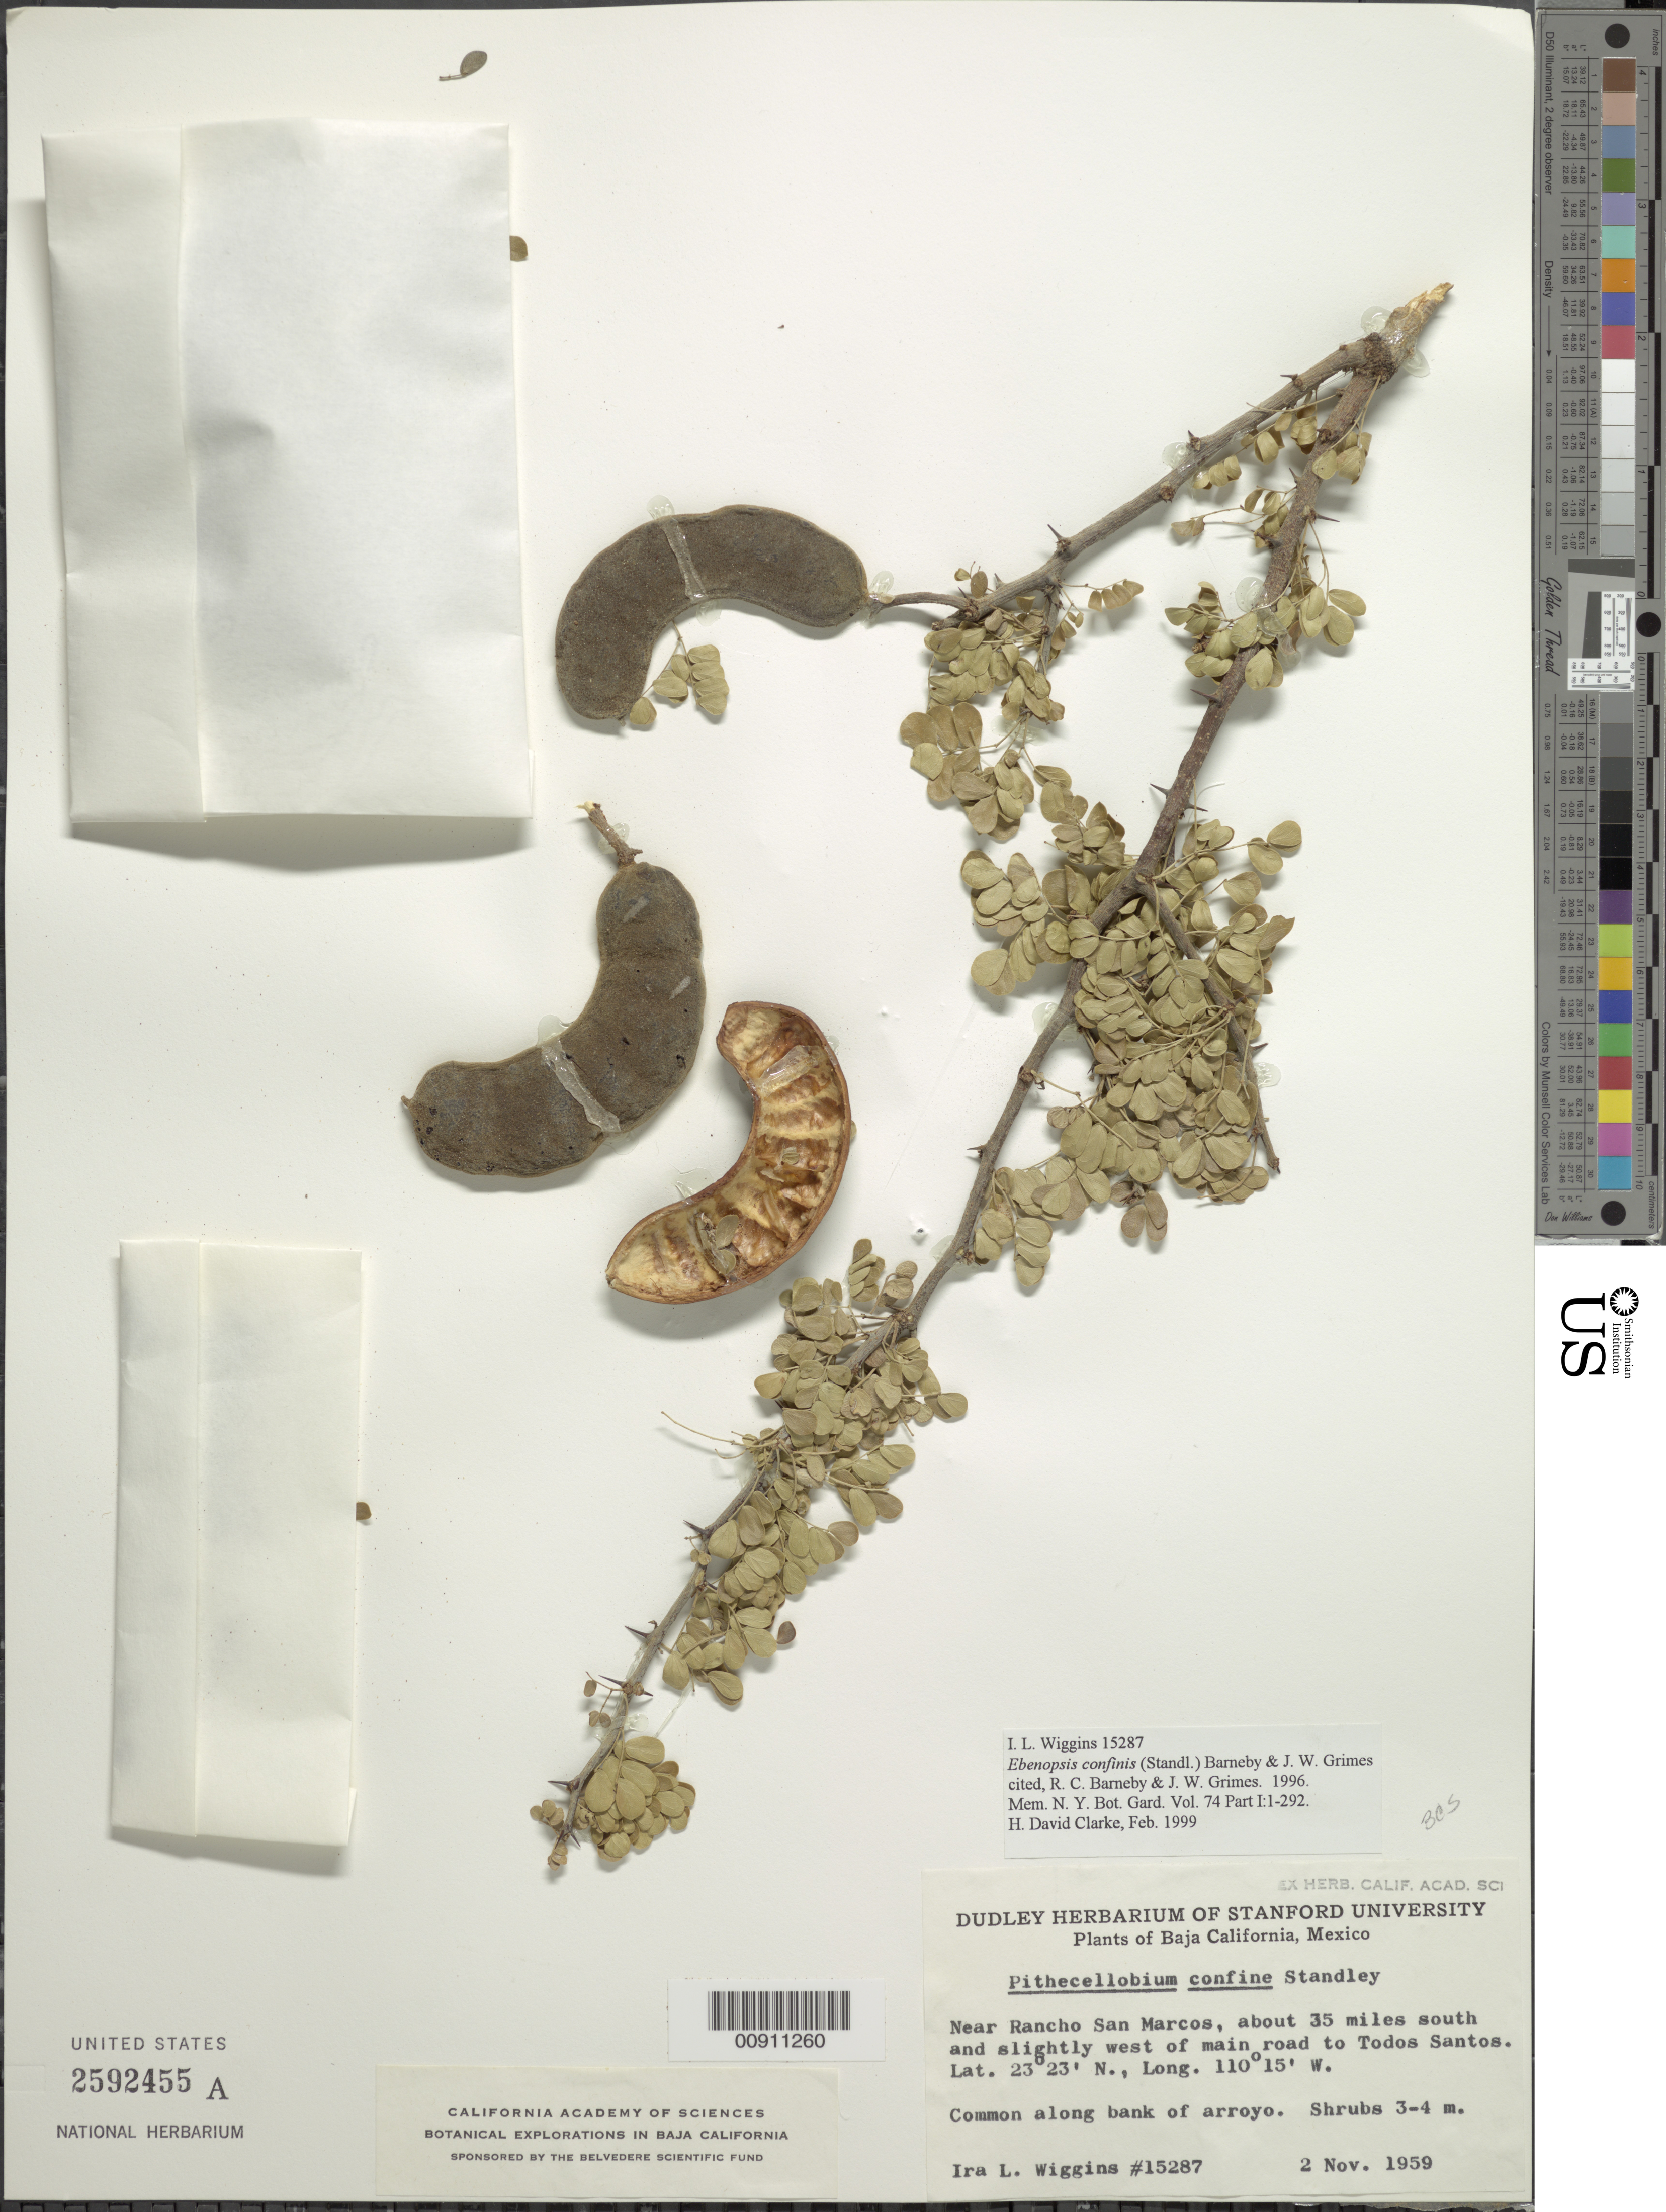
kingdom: Plantae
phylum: Tracheophyta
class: Magnoliopsida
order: Fabales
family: Fabaceae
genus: Ebenopsis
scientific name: Ebenopsis confinis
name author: (Standl.) Britton & Rose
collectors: I. L. Wiggins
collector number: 15287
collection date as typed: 02 Nov 1959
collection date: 1959-11-02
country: Mexico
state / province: Baja California Sur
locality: Near Rancho San Marcos, about 35 miles south and slightly west of main road to Todos Santos.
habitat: Along bank of arroyo.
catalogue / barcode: US 2592455A